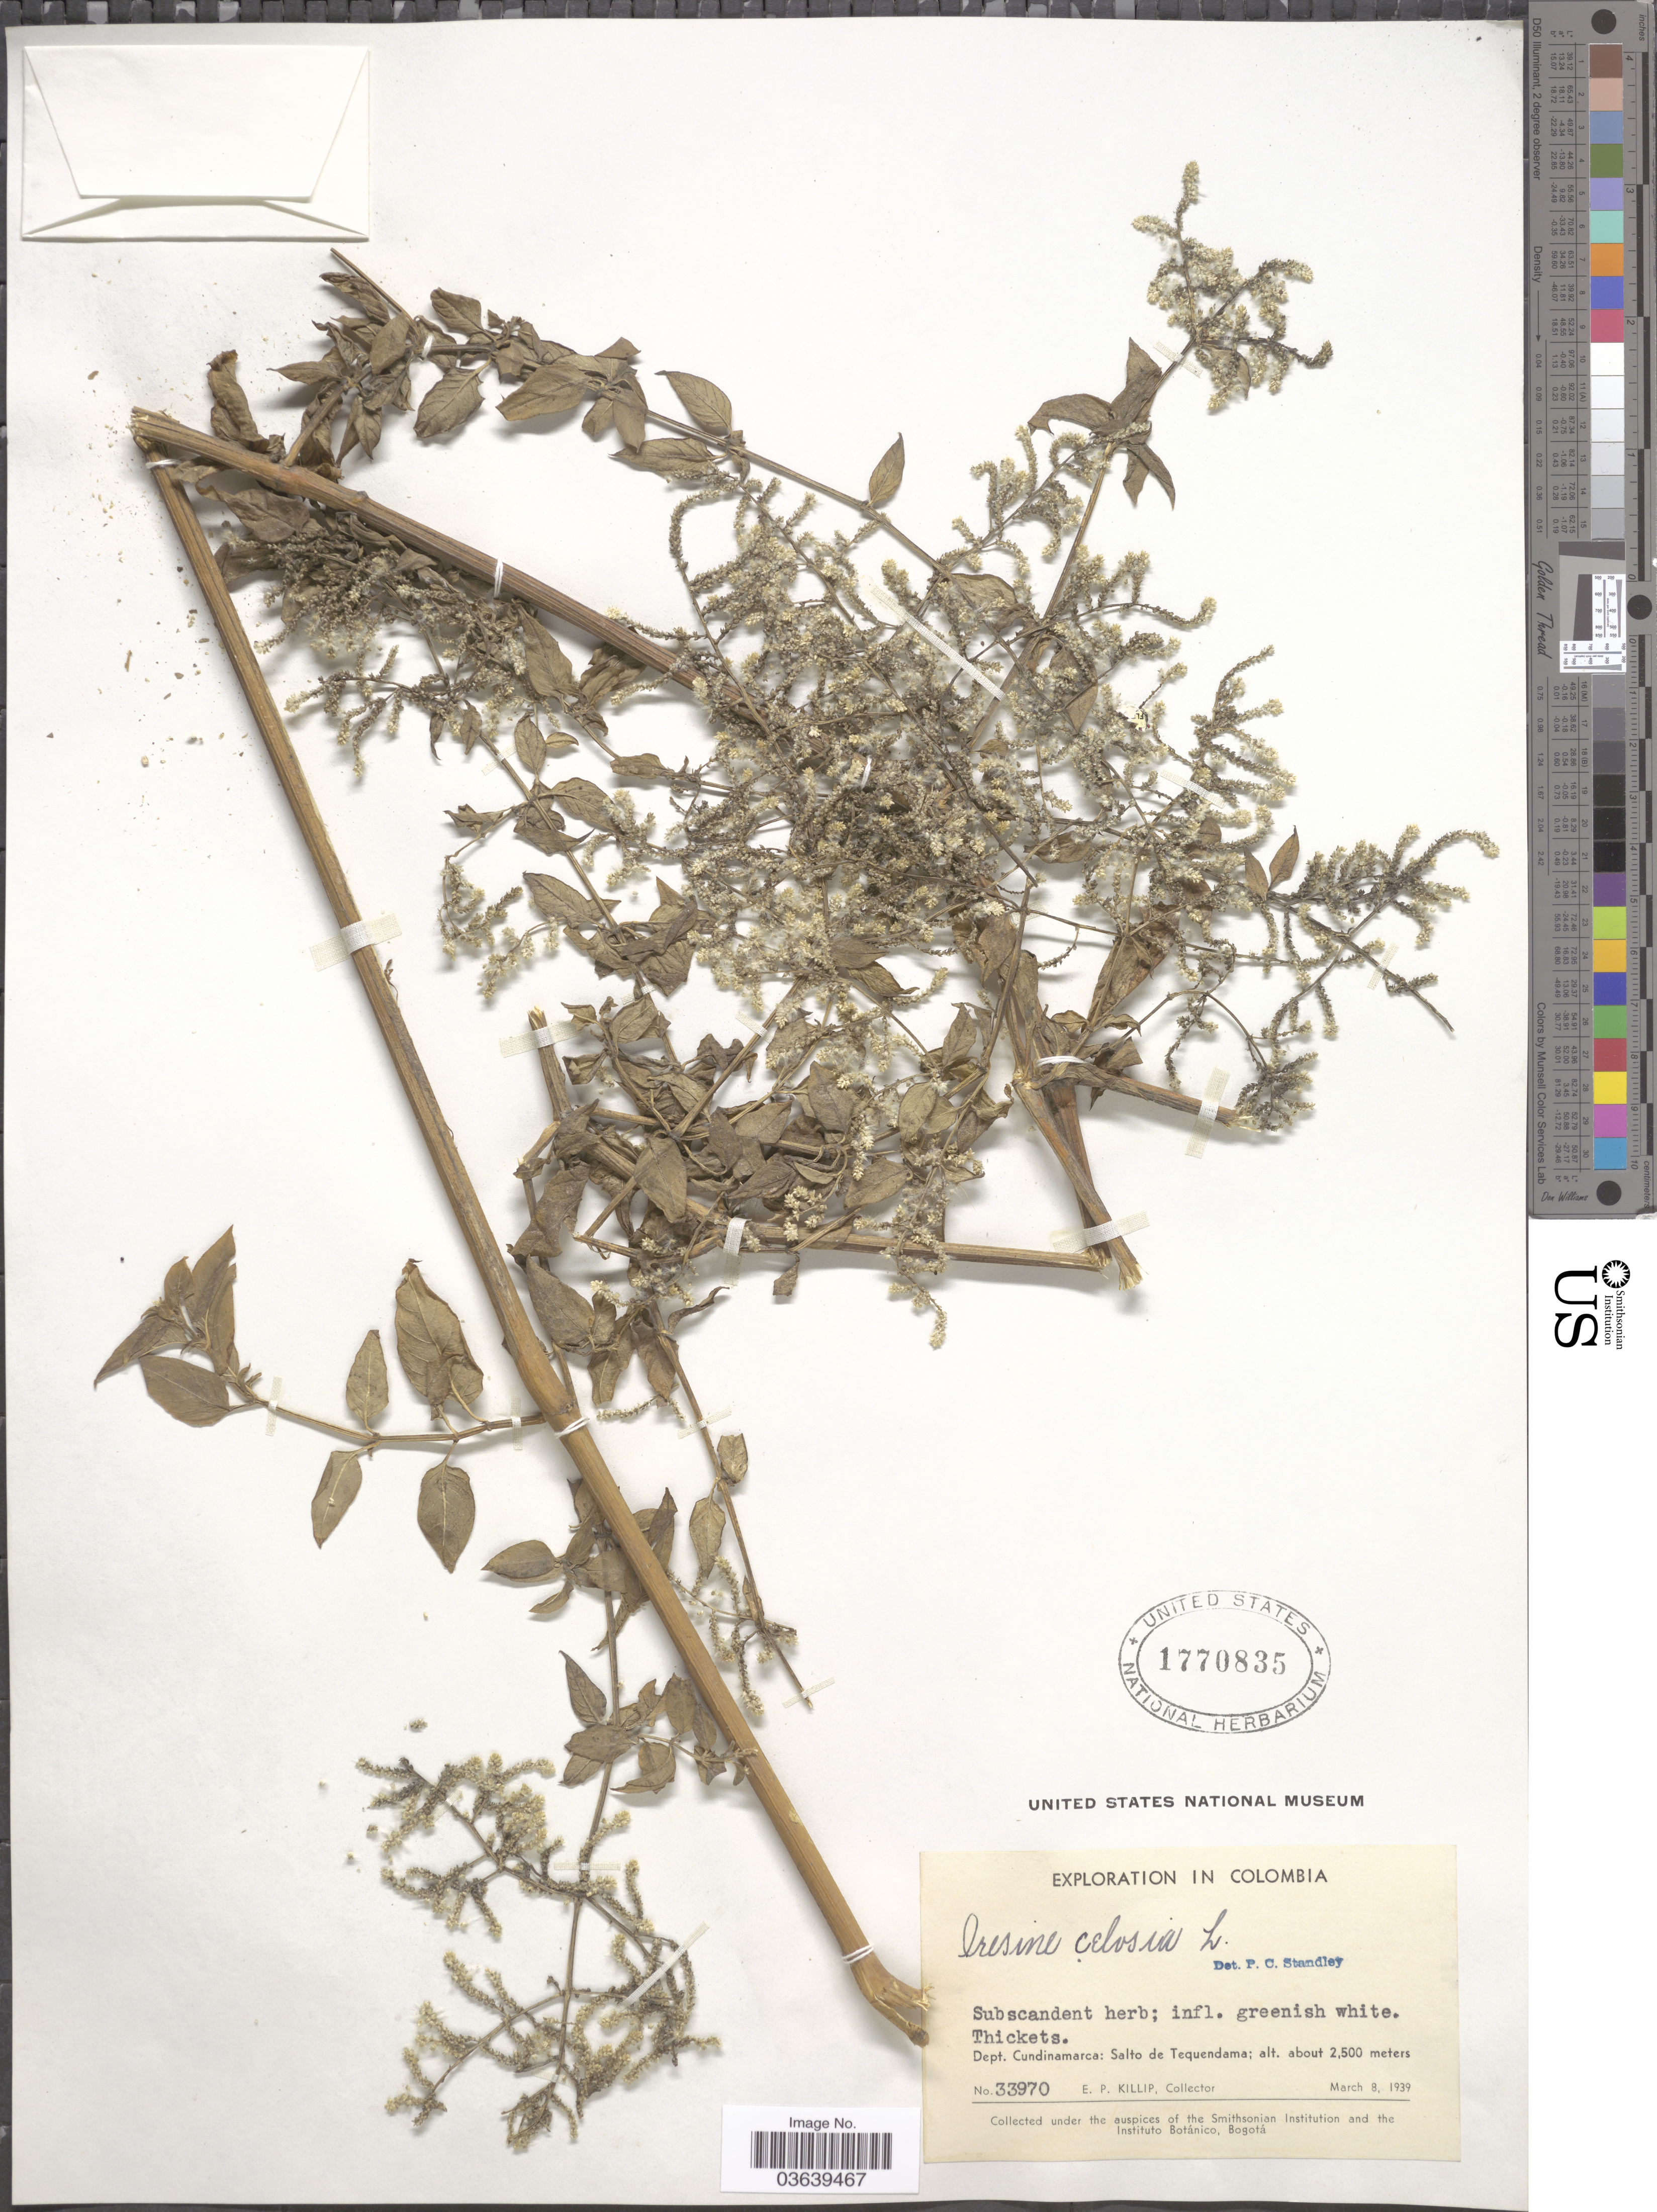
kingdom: Plantae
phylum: Tracheophyta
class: Magnoliopsida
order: Caryophyllales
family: Amaranthaceae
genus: Iresine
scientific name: Iresine diffusa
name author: Humb. & Bonpl. ex Willd.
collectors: E. P. Killip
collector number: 33970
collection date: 1939-03-08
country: Colombia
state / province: Cundinamarca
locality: Dept. Cundinamarca: Salto de Tequendama.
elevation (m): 2500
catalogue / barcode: US 1770835